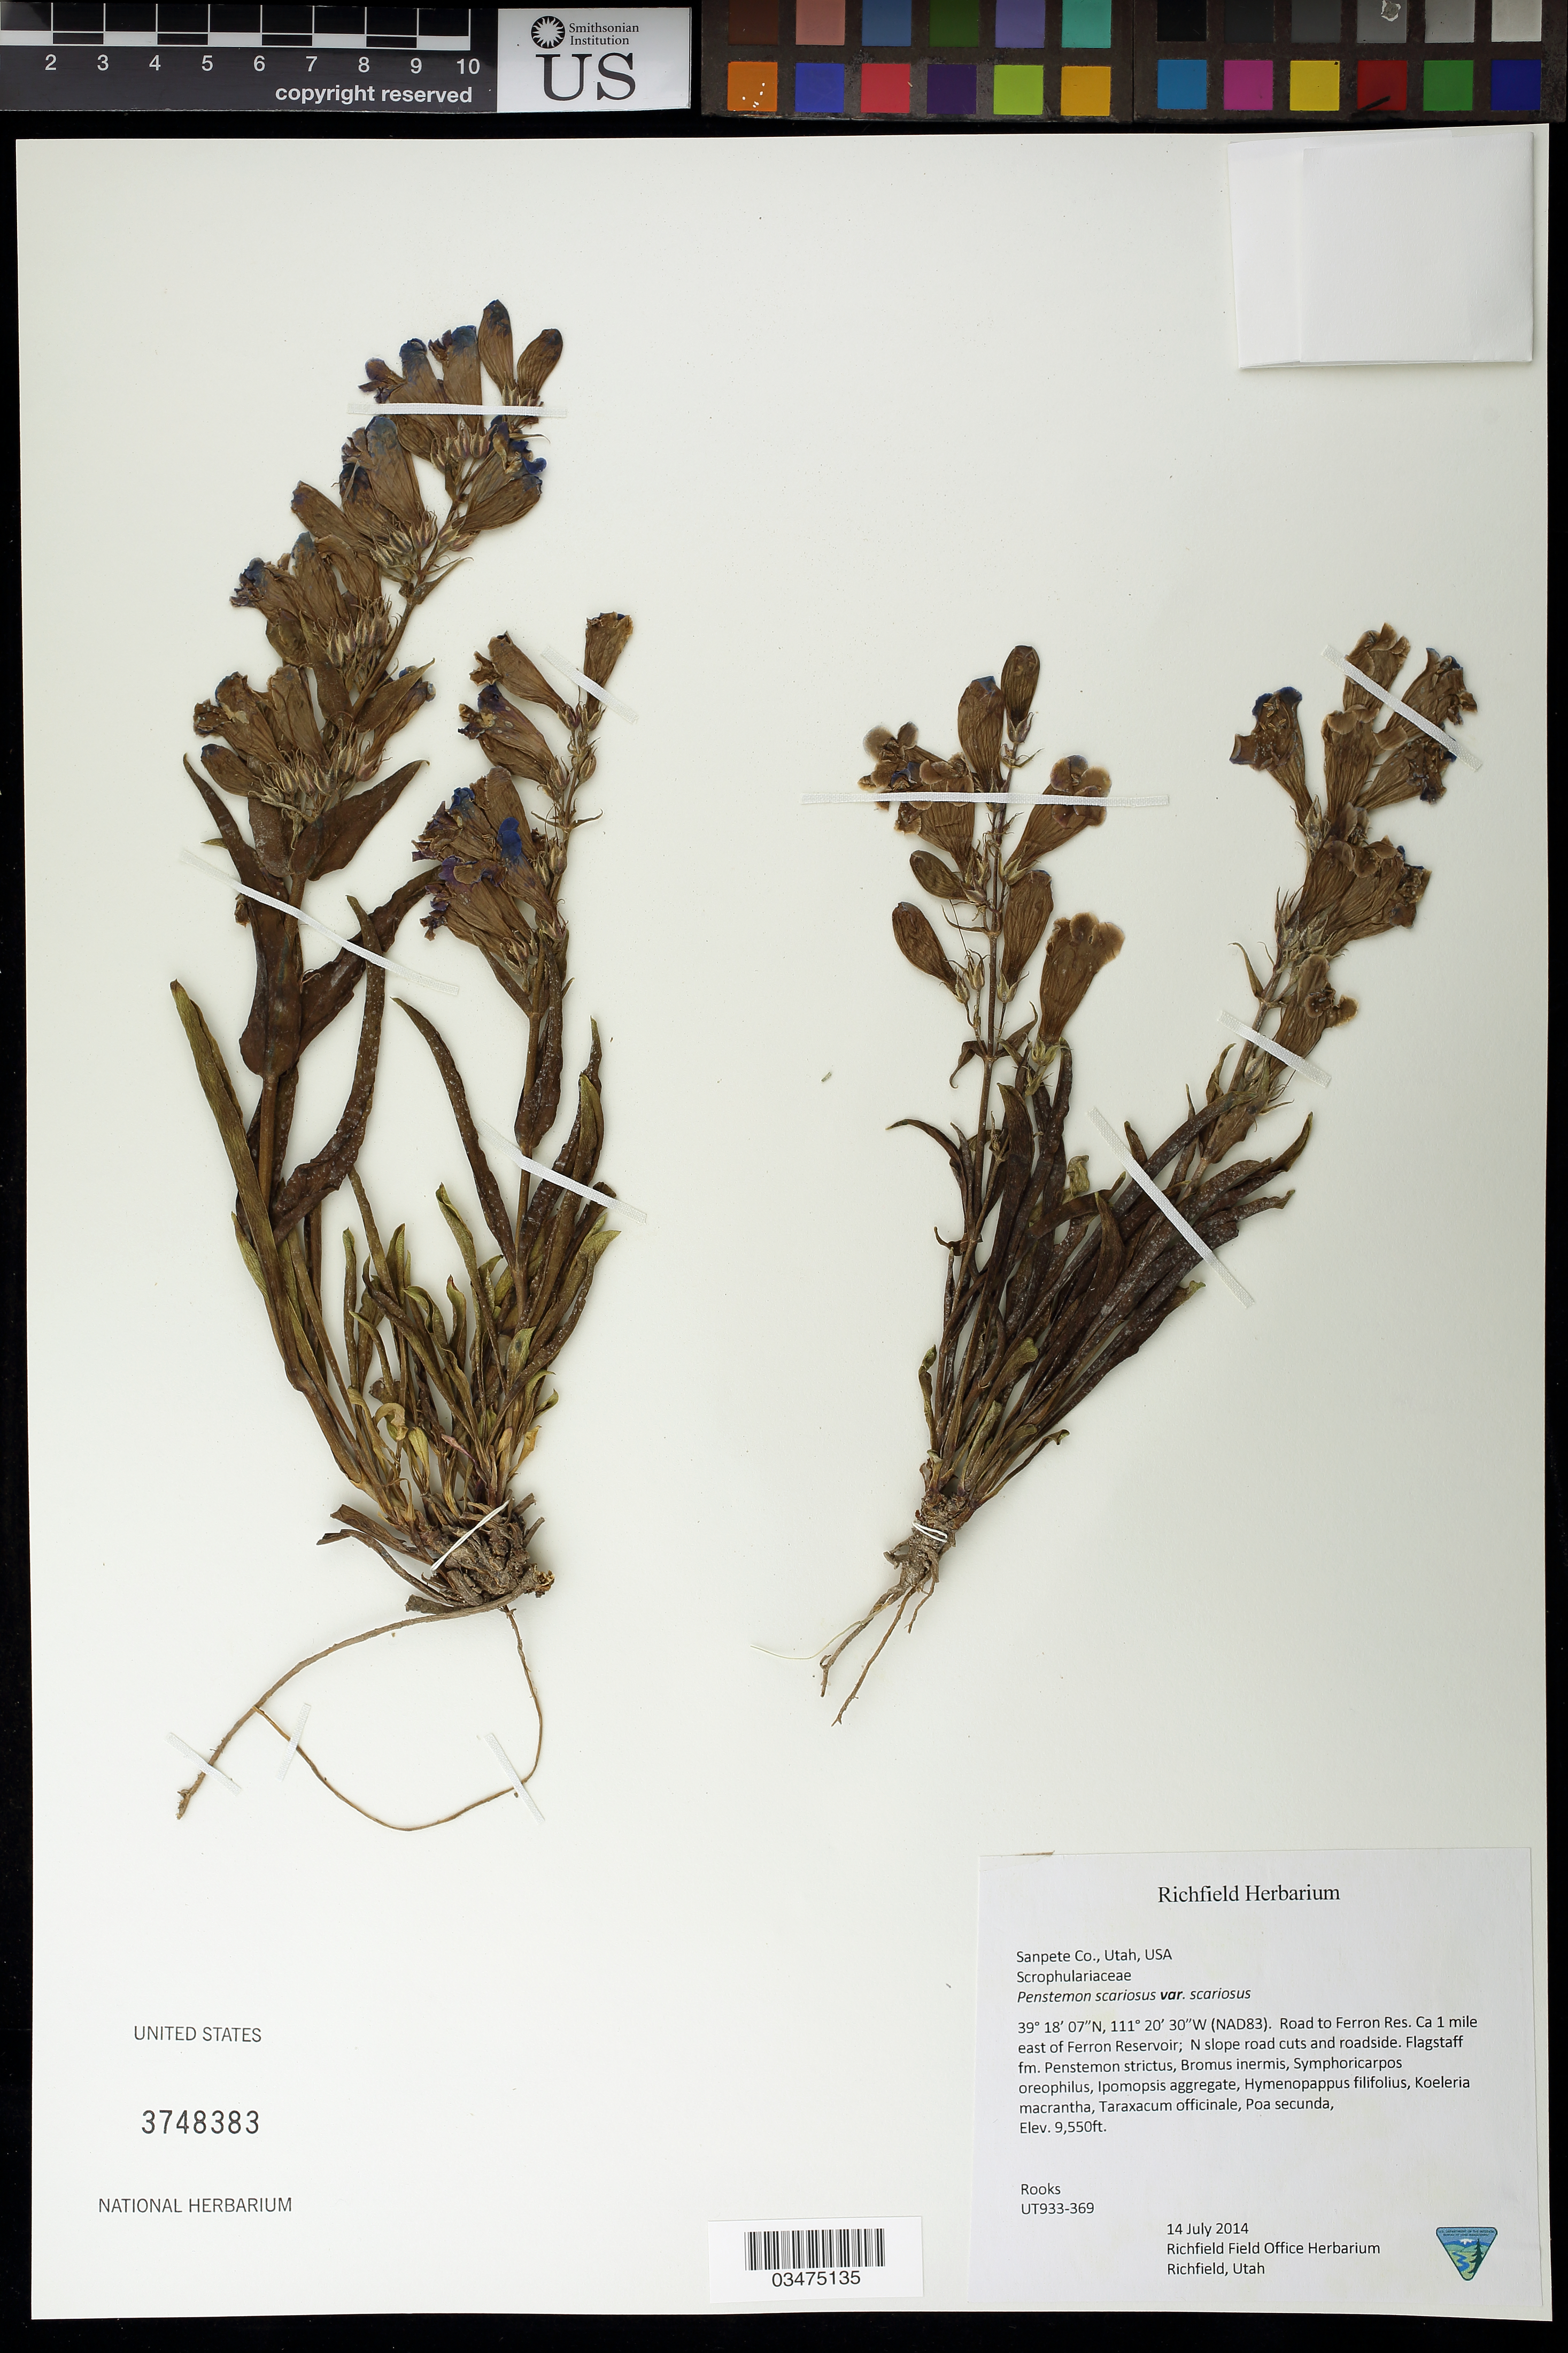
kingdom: Plantae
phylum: Tracheophyta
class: Magnoliopsida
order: Lamiales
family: Plantaginaceae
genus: Penstemon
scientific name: Penstemon scariosus var. scariosus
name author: Pennell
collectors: -. Rooks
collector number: UT933-369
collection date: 2014-07-14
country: United States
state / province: Utah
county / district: Sanpete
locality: Road to Ferron Res. 1 mi. E of Ferron Reservoir.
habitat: With Poa secunda, Koeleria macrantha, Bromus inermis, ect.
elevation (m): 2911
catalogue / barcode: US 3748383